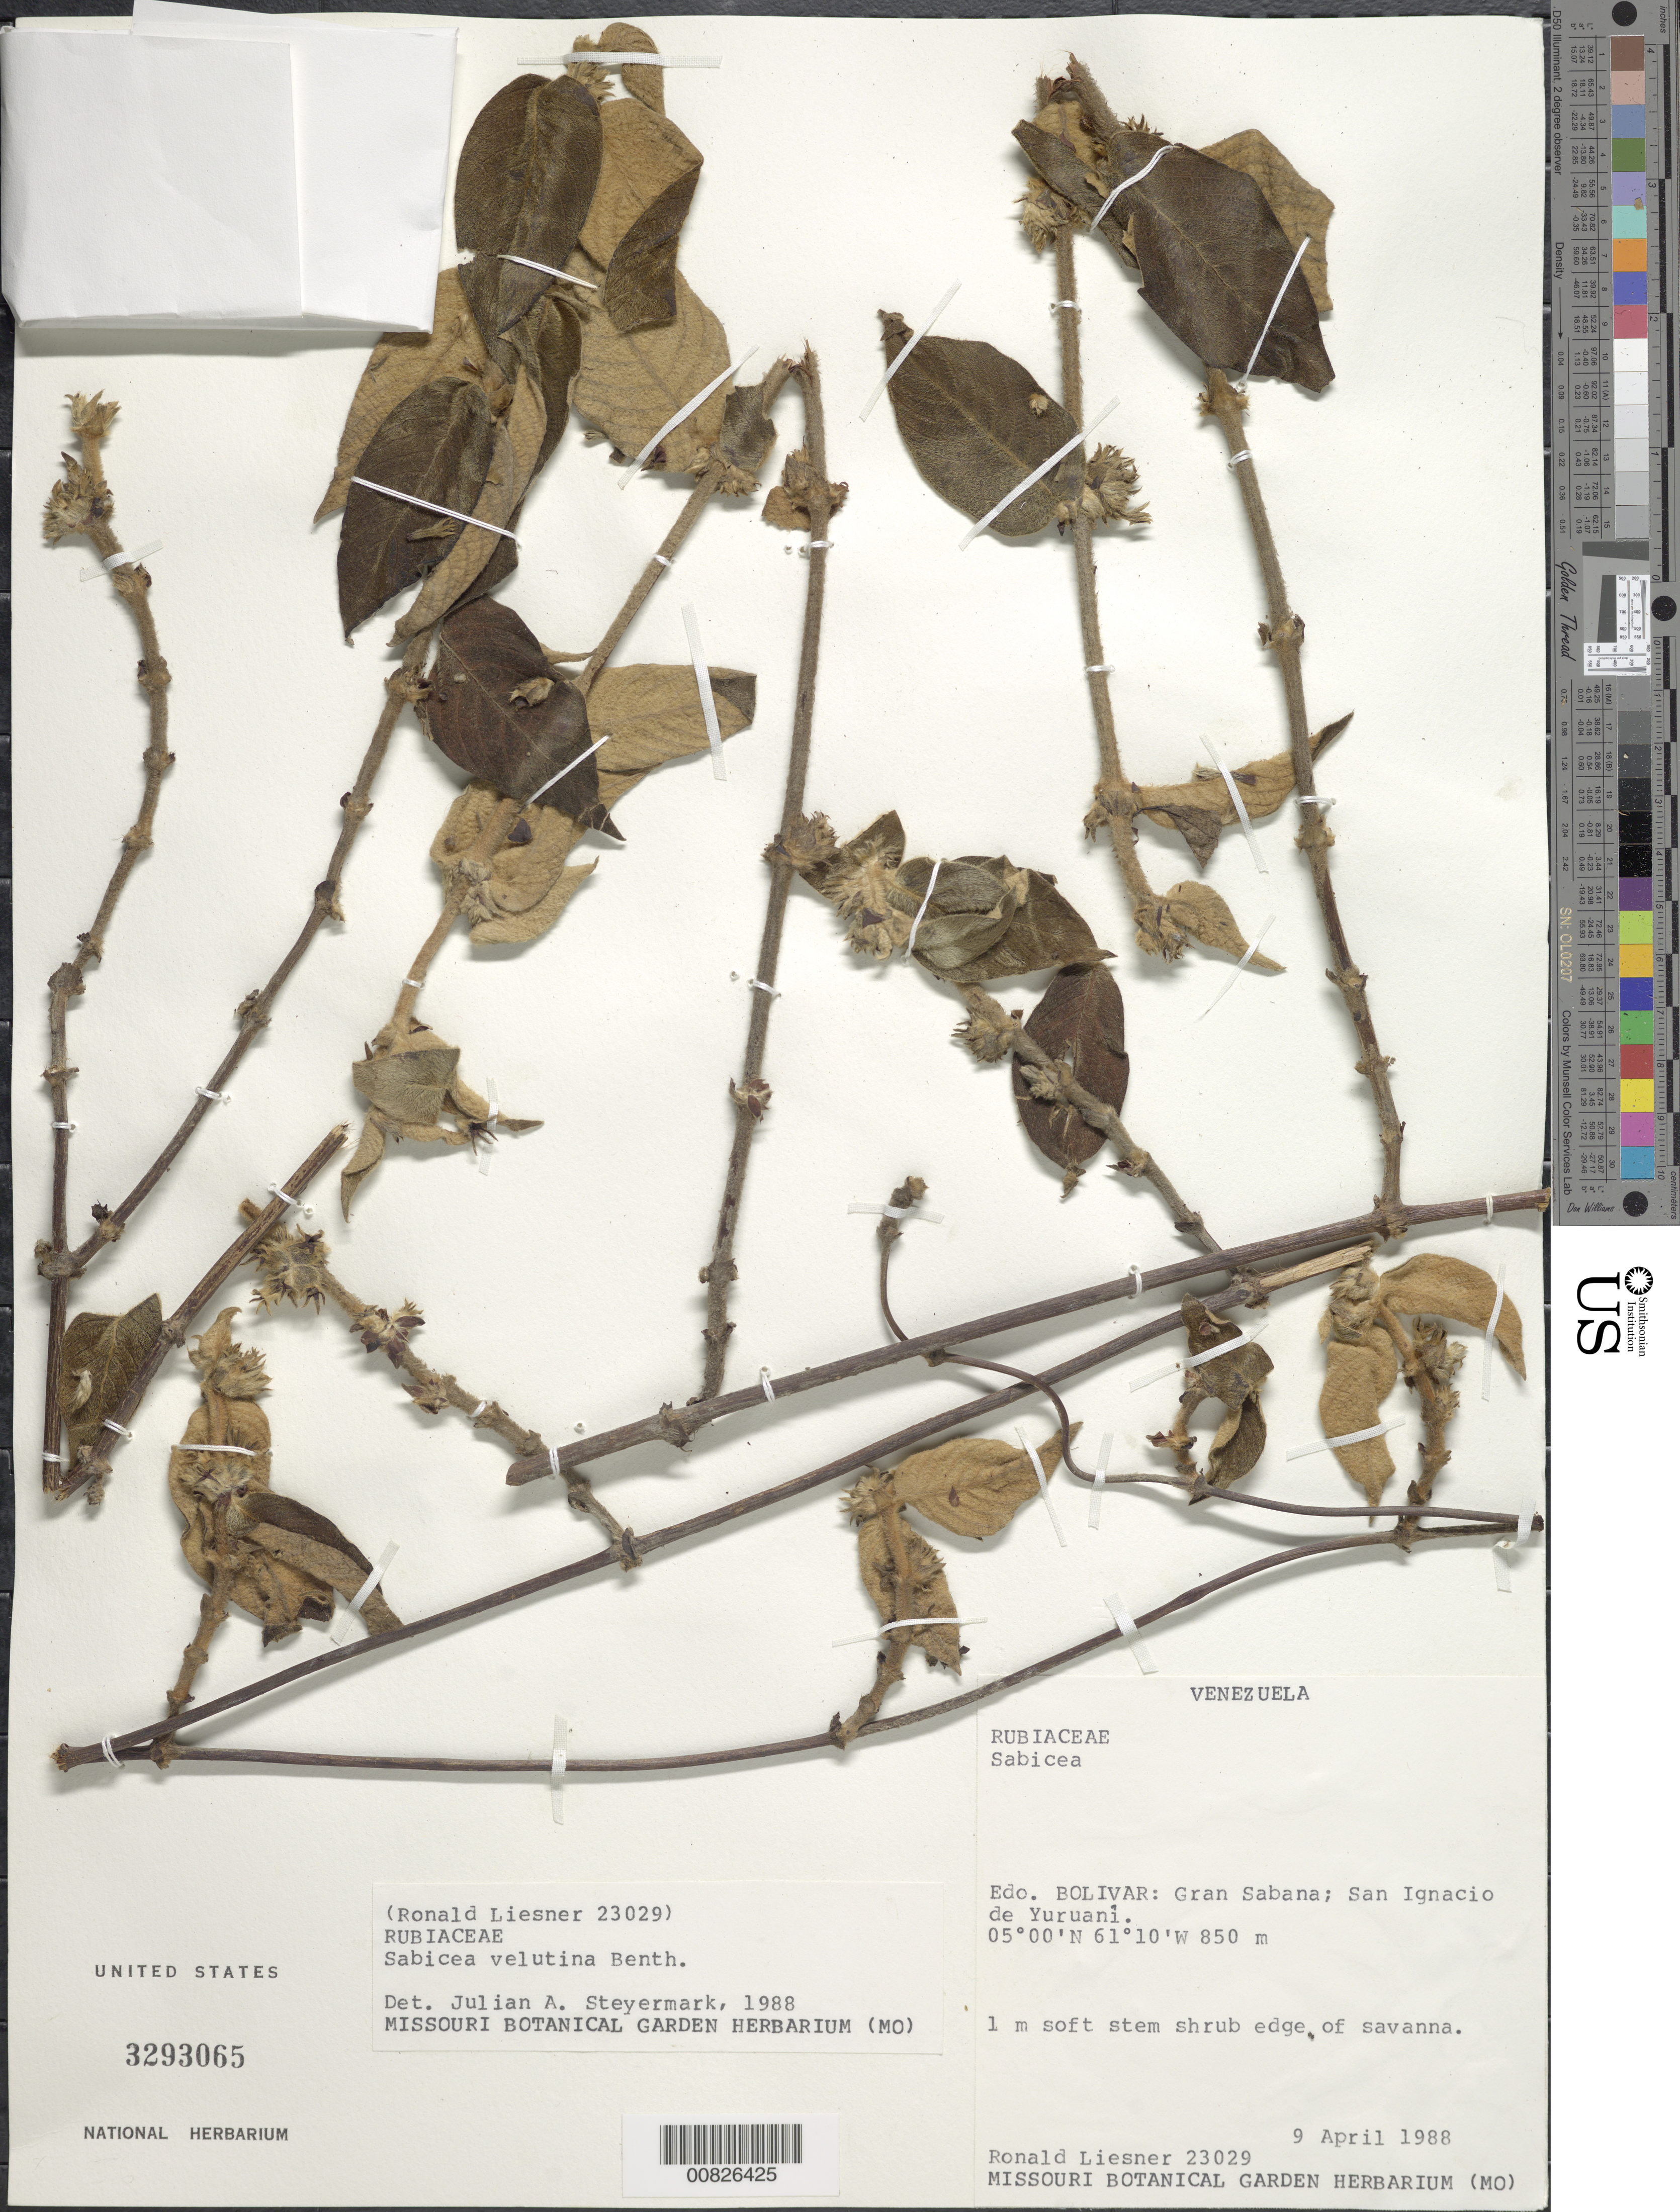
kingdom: Plantae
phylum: Tracheophyta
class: Magnoliopsida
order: Gentianales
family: Rubiaceae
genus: Sabicea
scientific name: Sabicea velutina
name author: Benth.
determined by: Steyermark, Julian A., (VEN)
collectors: R. L. Liesner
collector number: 23029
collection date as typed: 9-Apr-88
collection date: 1988-04-09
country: Venezuela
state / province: Bolívar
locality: Gran Sabana, San Ignacio de Yuruani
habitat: Edge of savanna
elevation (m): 850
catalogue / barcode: US 3293065